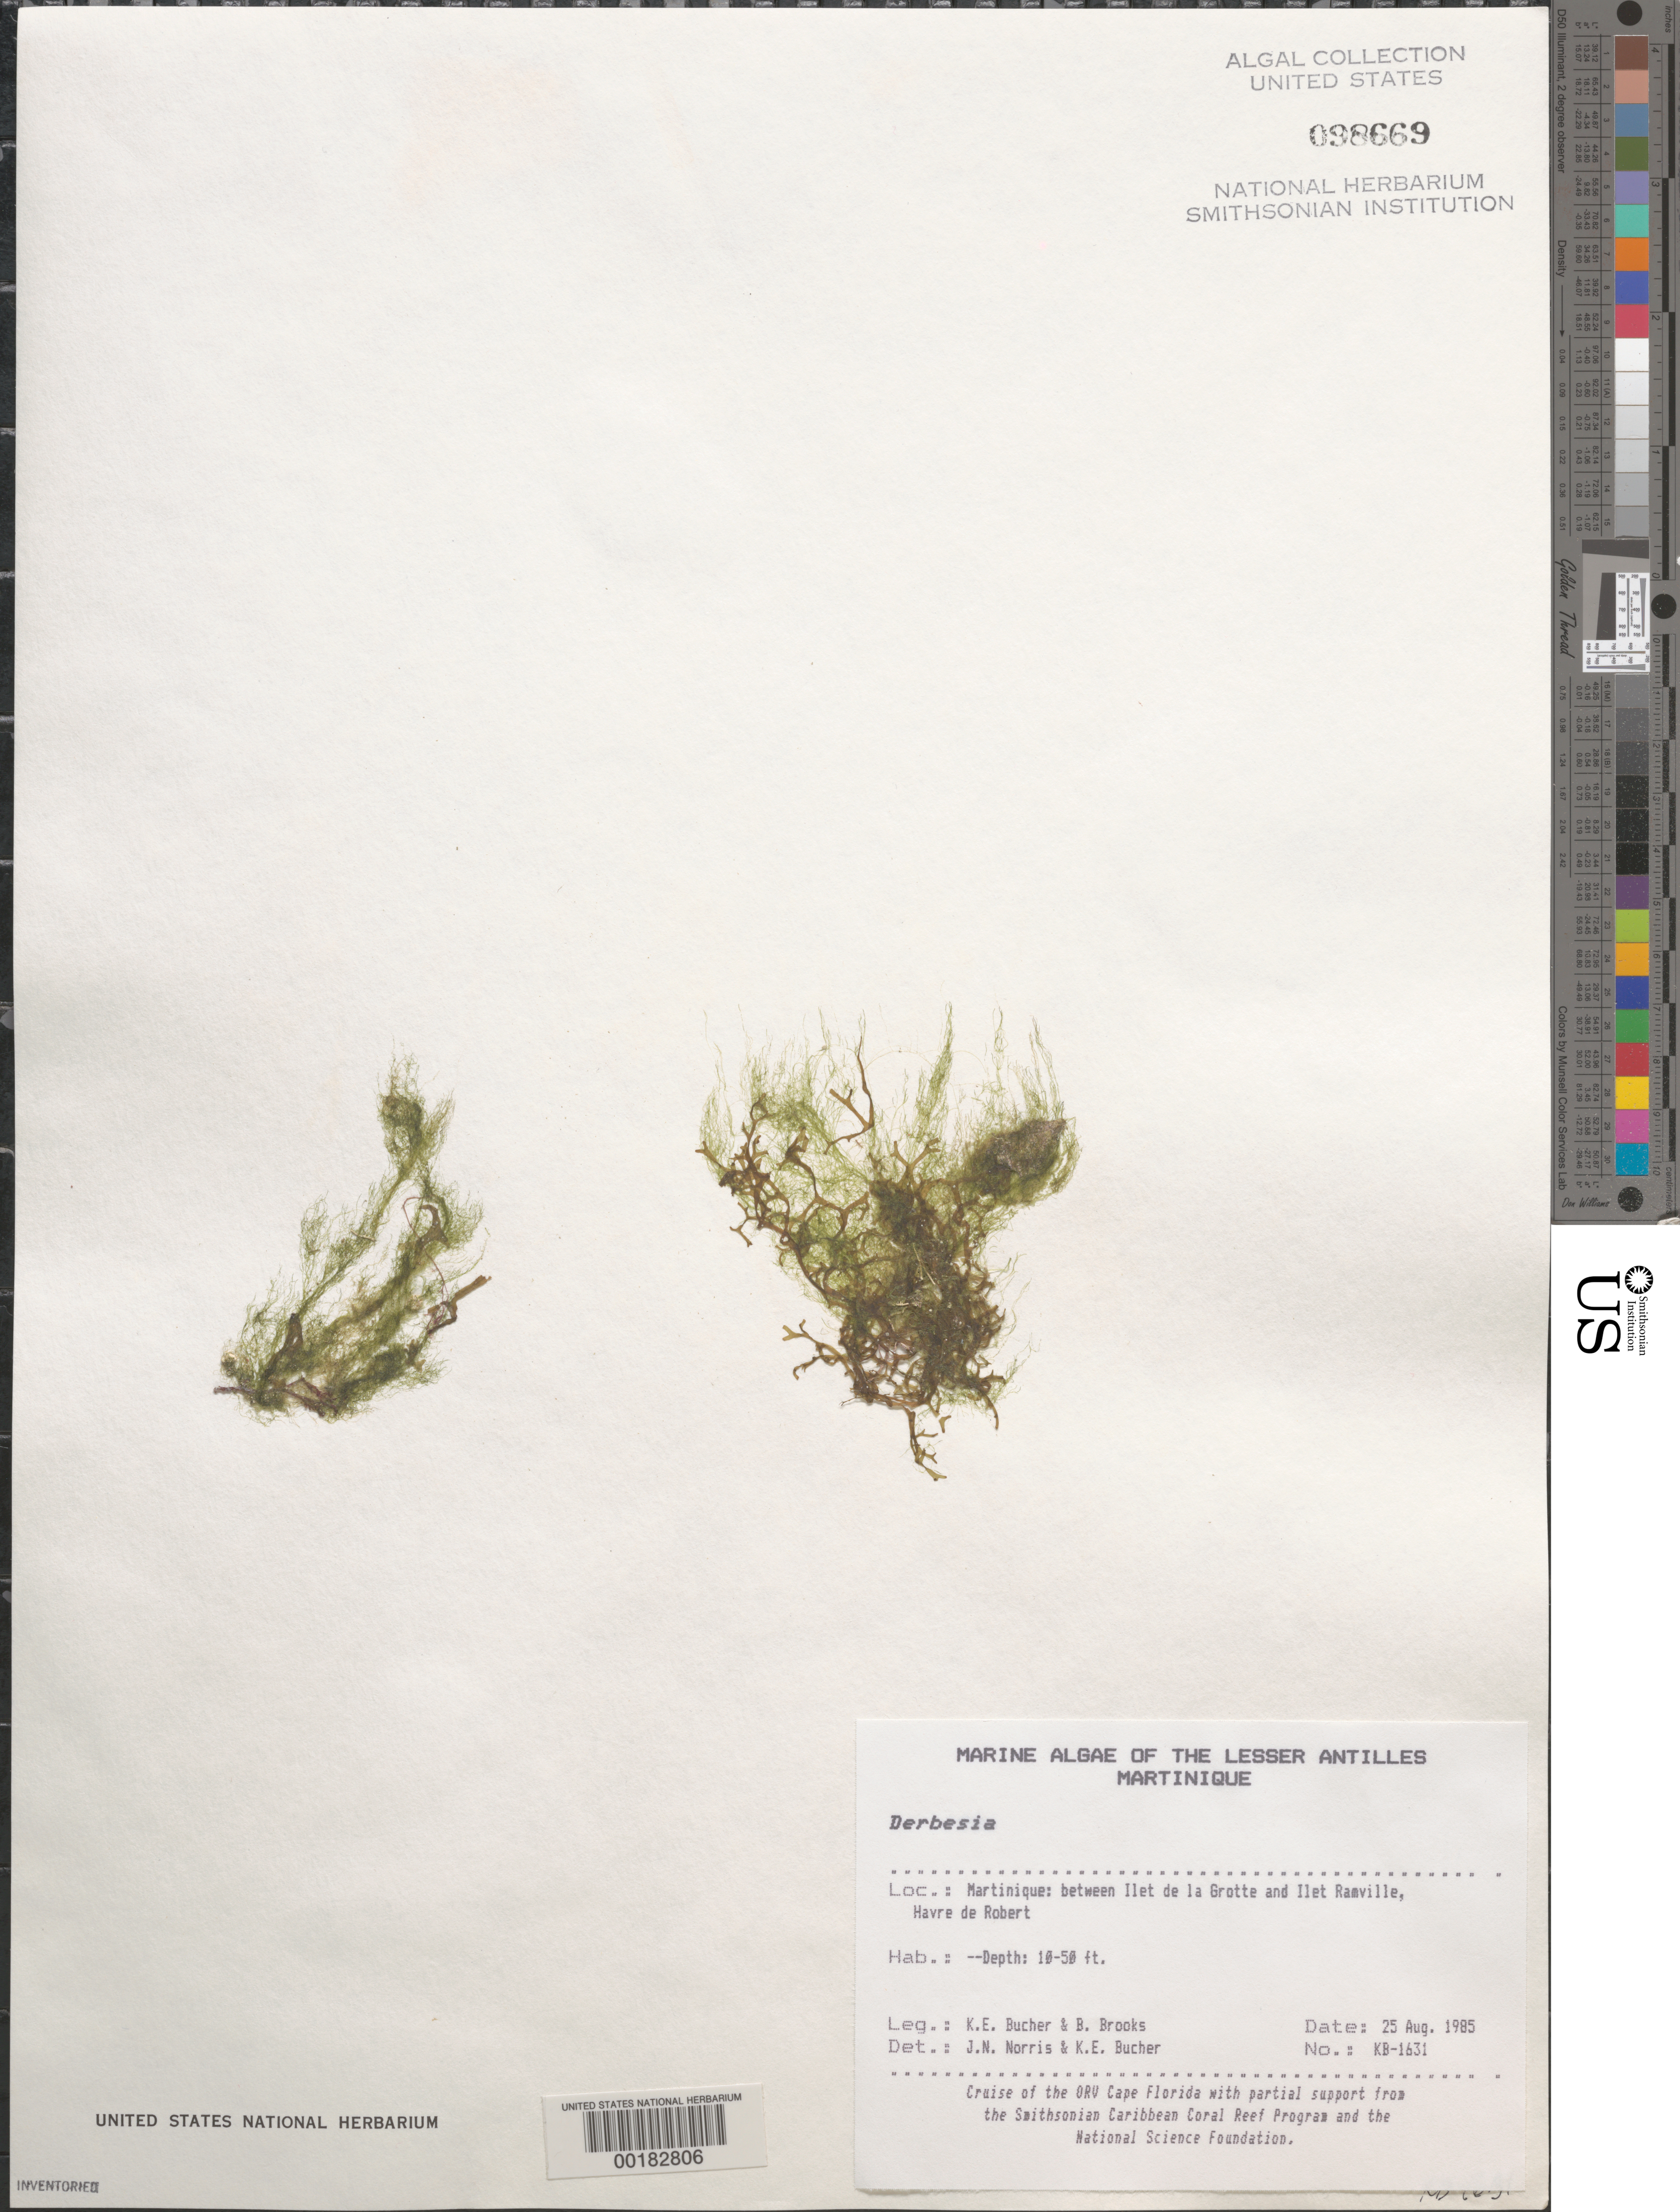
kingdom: Plantae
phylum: Chlorophyta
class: Ulvophyceae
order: Bryopsidales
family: Derbesiaceae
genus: Derbesia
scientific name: Derbesia sp.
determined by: Norris, J. N.; Bucher, K. E.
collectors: K. E. Bucher & B. Brooks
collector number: Kb-1631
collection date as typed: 25 Aug 1985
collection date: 1985-08-25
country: Martinique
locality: Between Ilet de la Grotte and Ilet de Ramville, Havre du Robert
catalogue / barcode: US 98669